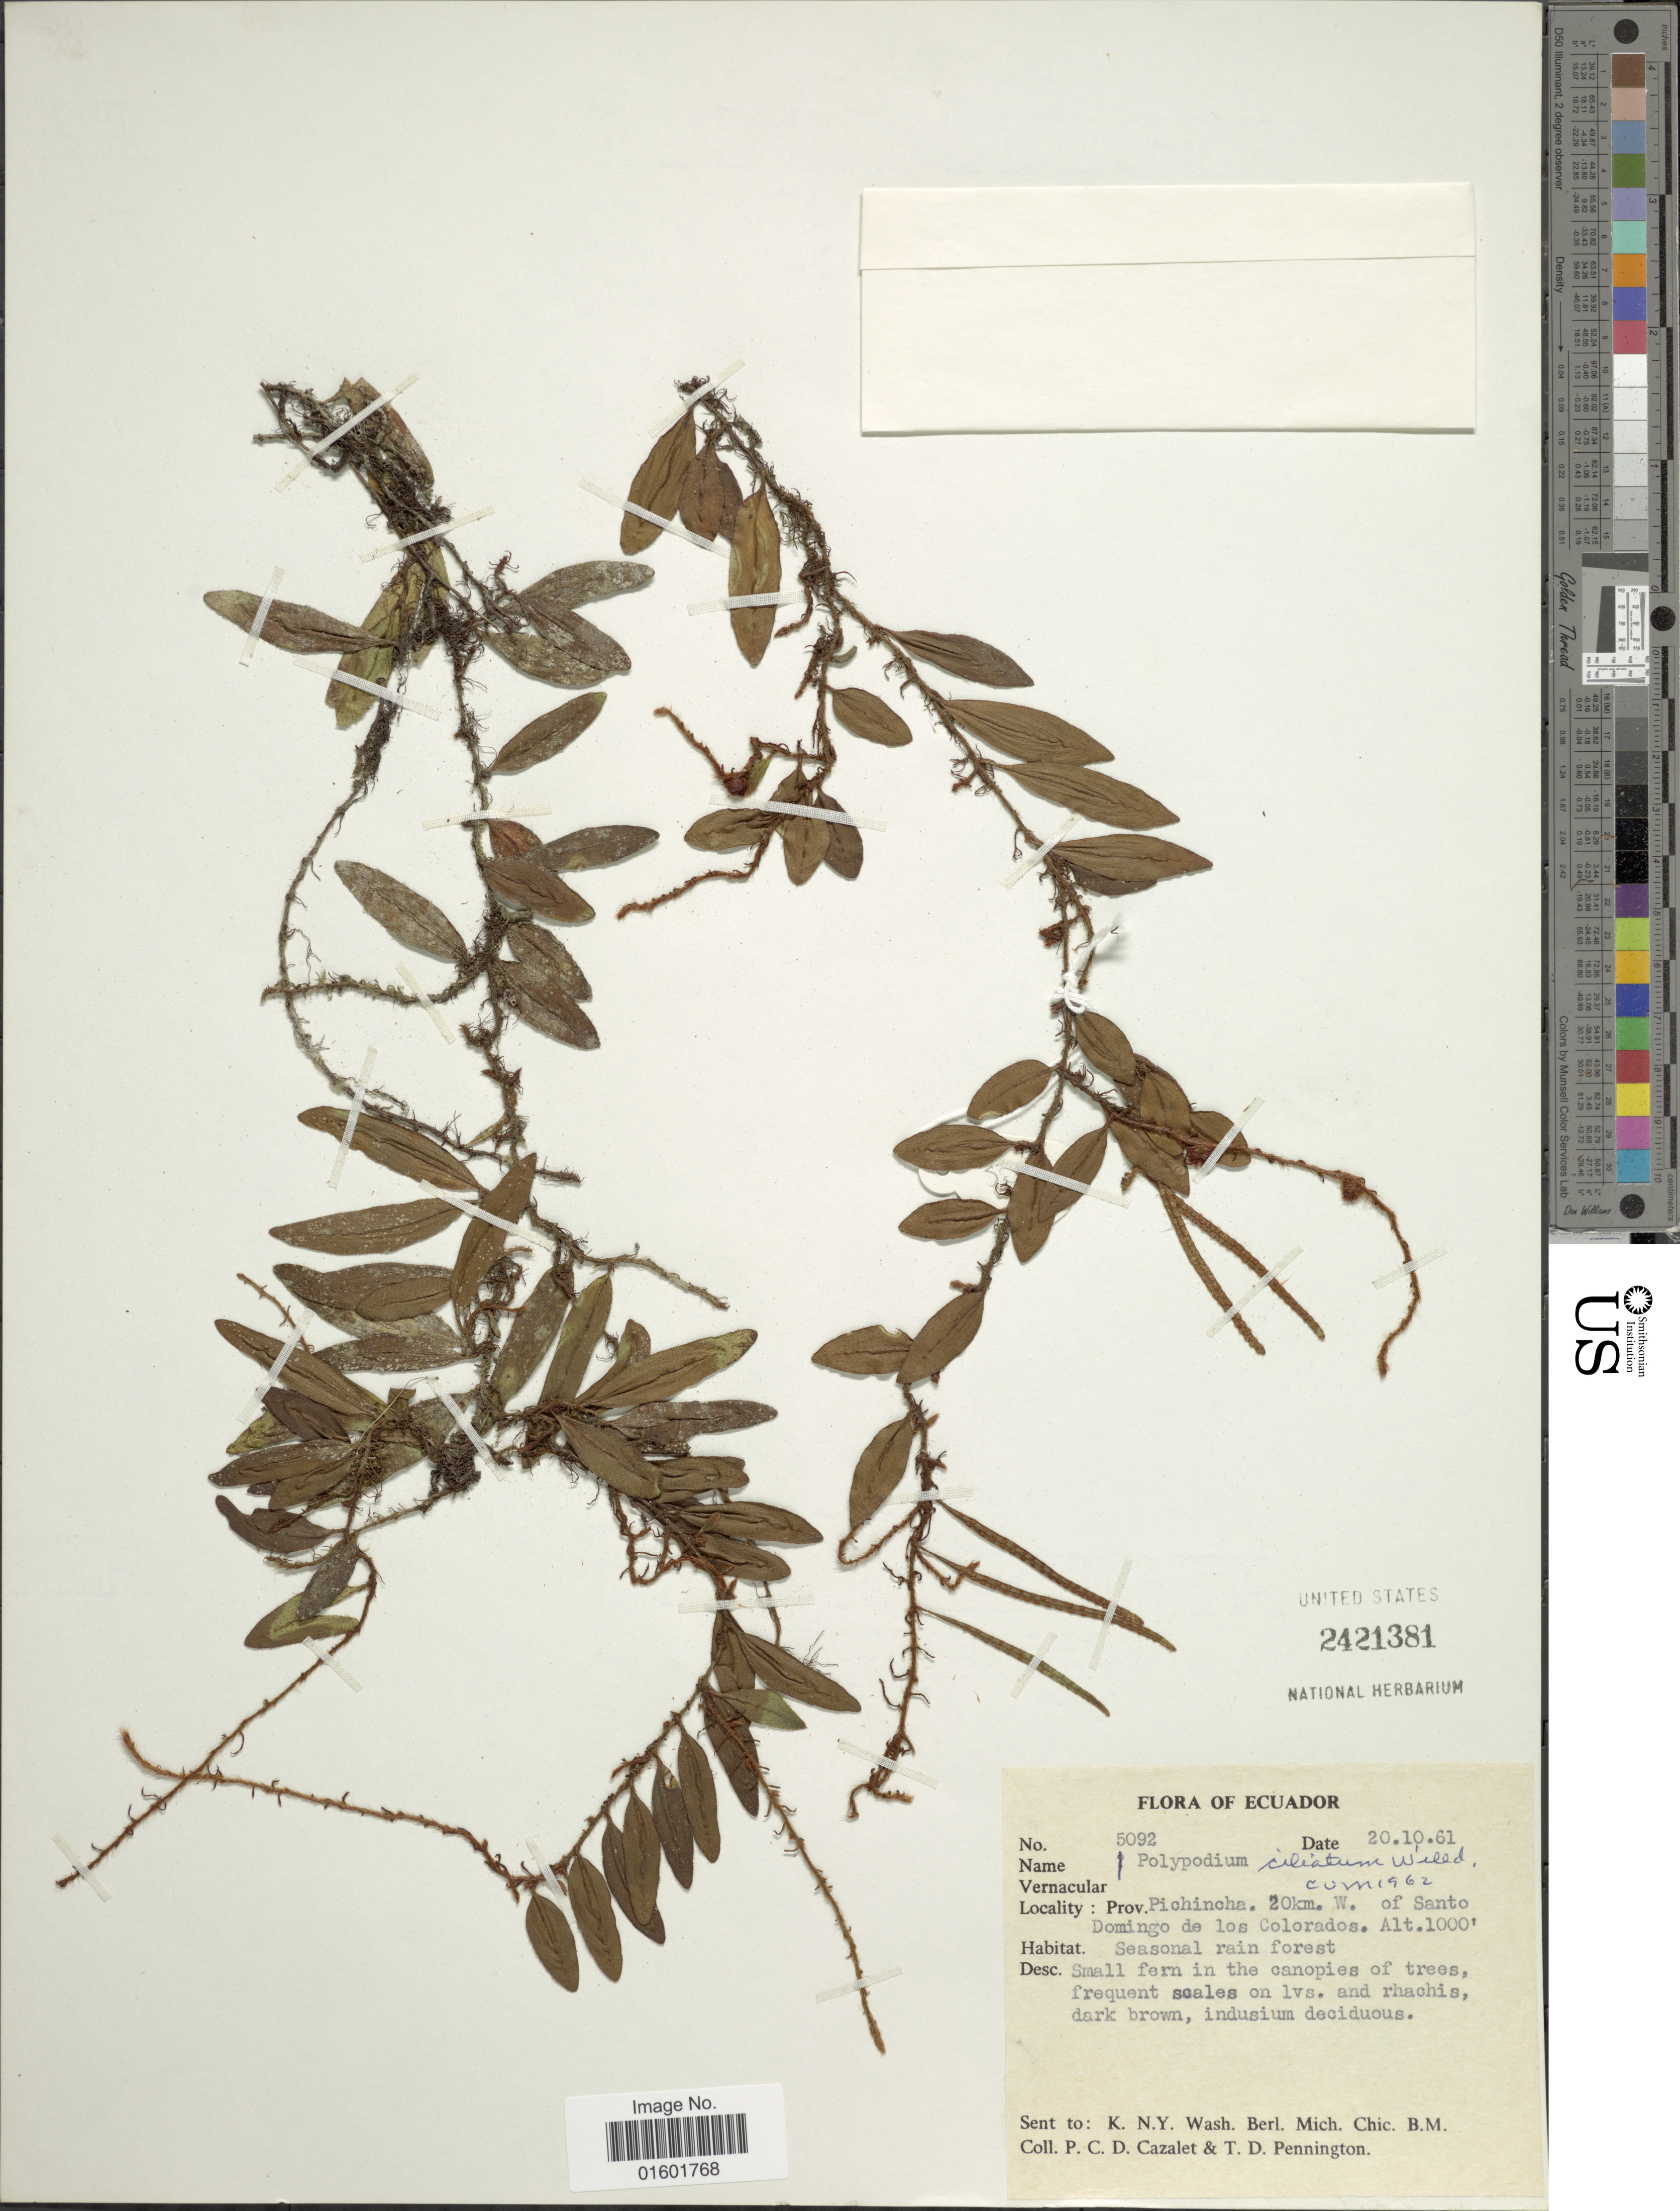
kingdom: Plantae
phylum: Tracheophyta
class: Polypodiopsida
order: Polypodiales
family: Polypodiaceae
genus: Microgramma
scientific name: Microgramma reptans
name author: (Cav.) A.R. Sm.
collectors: P. C. D. Cazalet & T. D. Pennington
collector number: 5092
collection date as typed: Transcribed d/m/y: 20/10/61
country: Ecuador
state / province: Pichincha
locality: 20 km W. of Santo Domingo de los Colorados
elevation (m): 305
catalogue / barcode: US 2421381